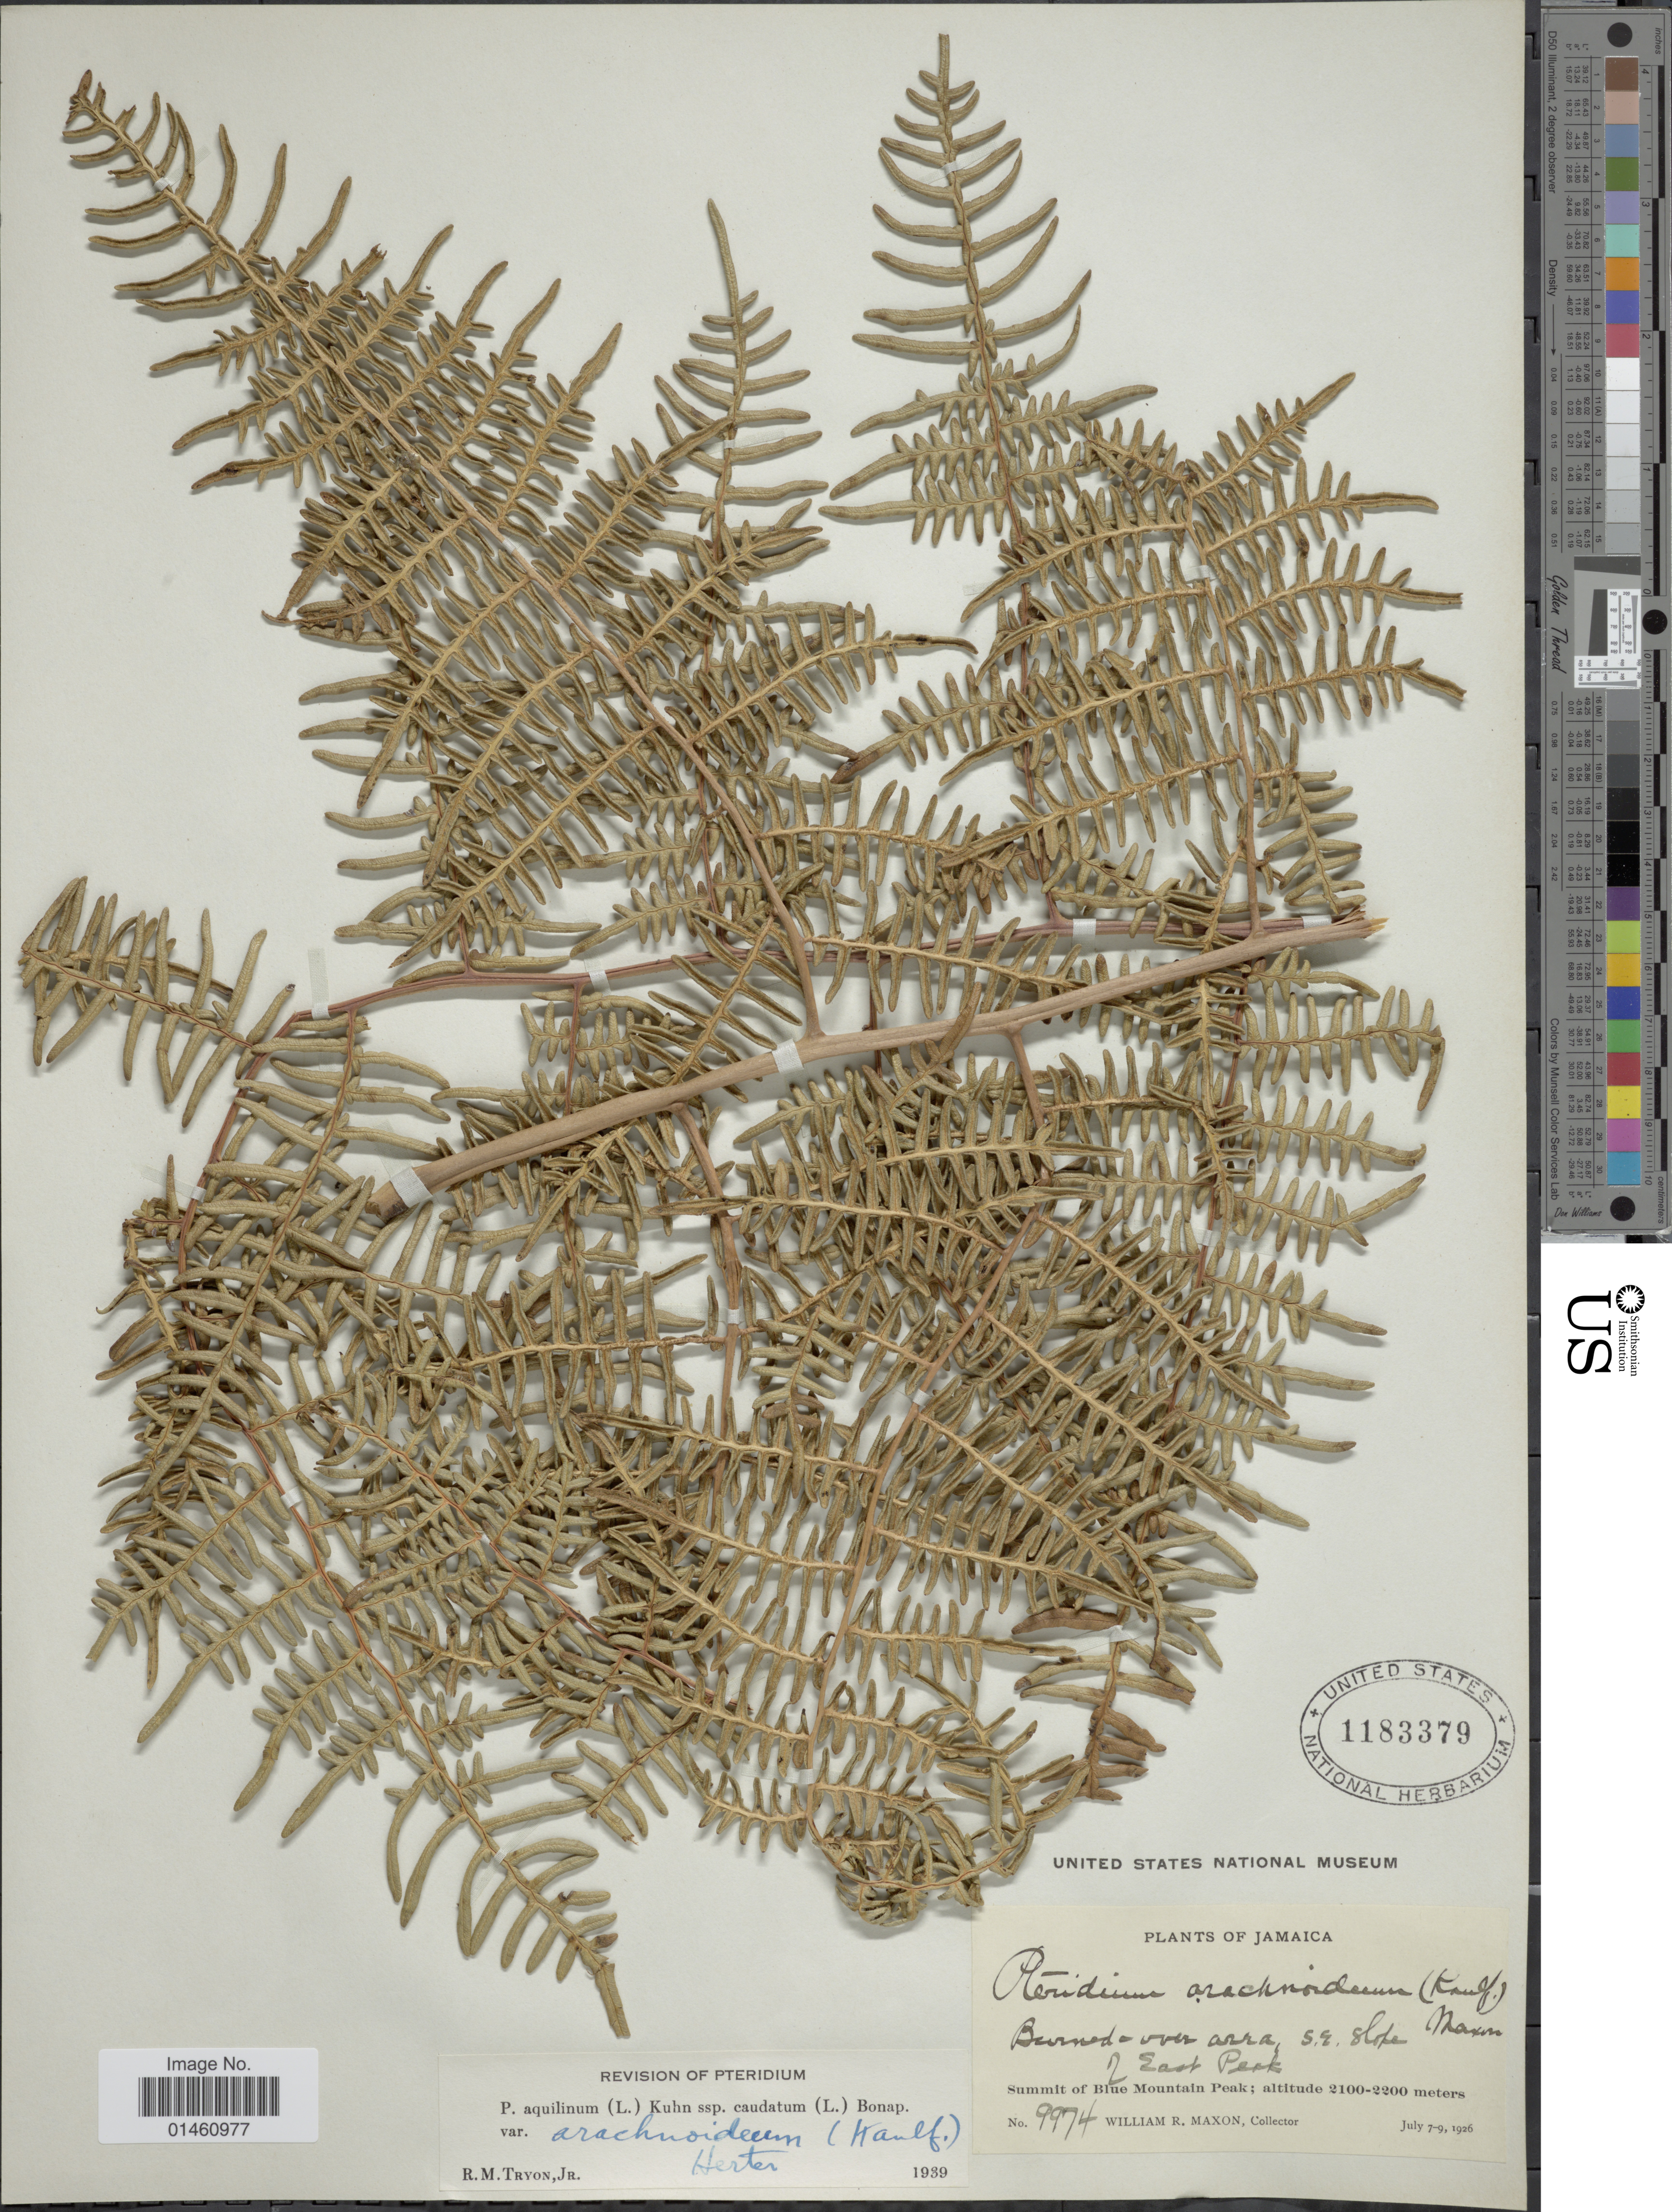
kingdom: Plantae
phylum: Tracheophyta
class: Polypodiopsida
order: Polypodiales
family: Dennstaedtiaceae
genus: Pteridium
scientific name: Pteridium aquilinum var. arachnoideum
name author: (Kaulf.) Herter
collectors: W. R. Maxon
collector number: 9974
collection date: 1926-07-07/1926-07-09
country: Jamaica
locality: Burned-over area, S.E.slope of East Peak, Summit of Blue Mountain Peak.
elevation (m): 2100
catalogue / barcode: US 1183379